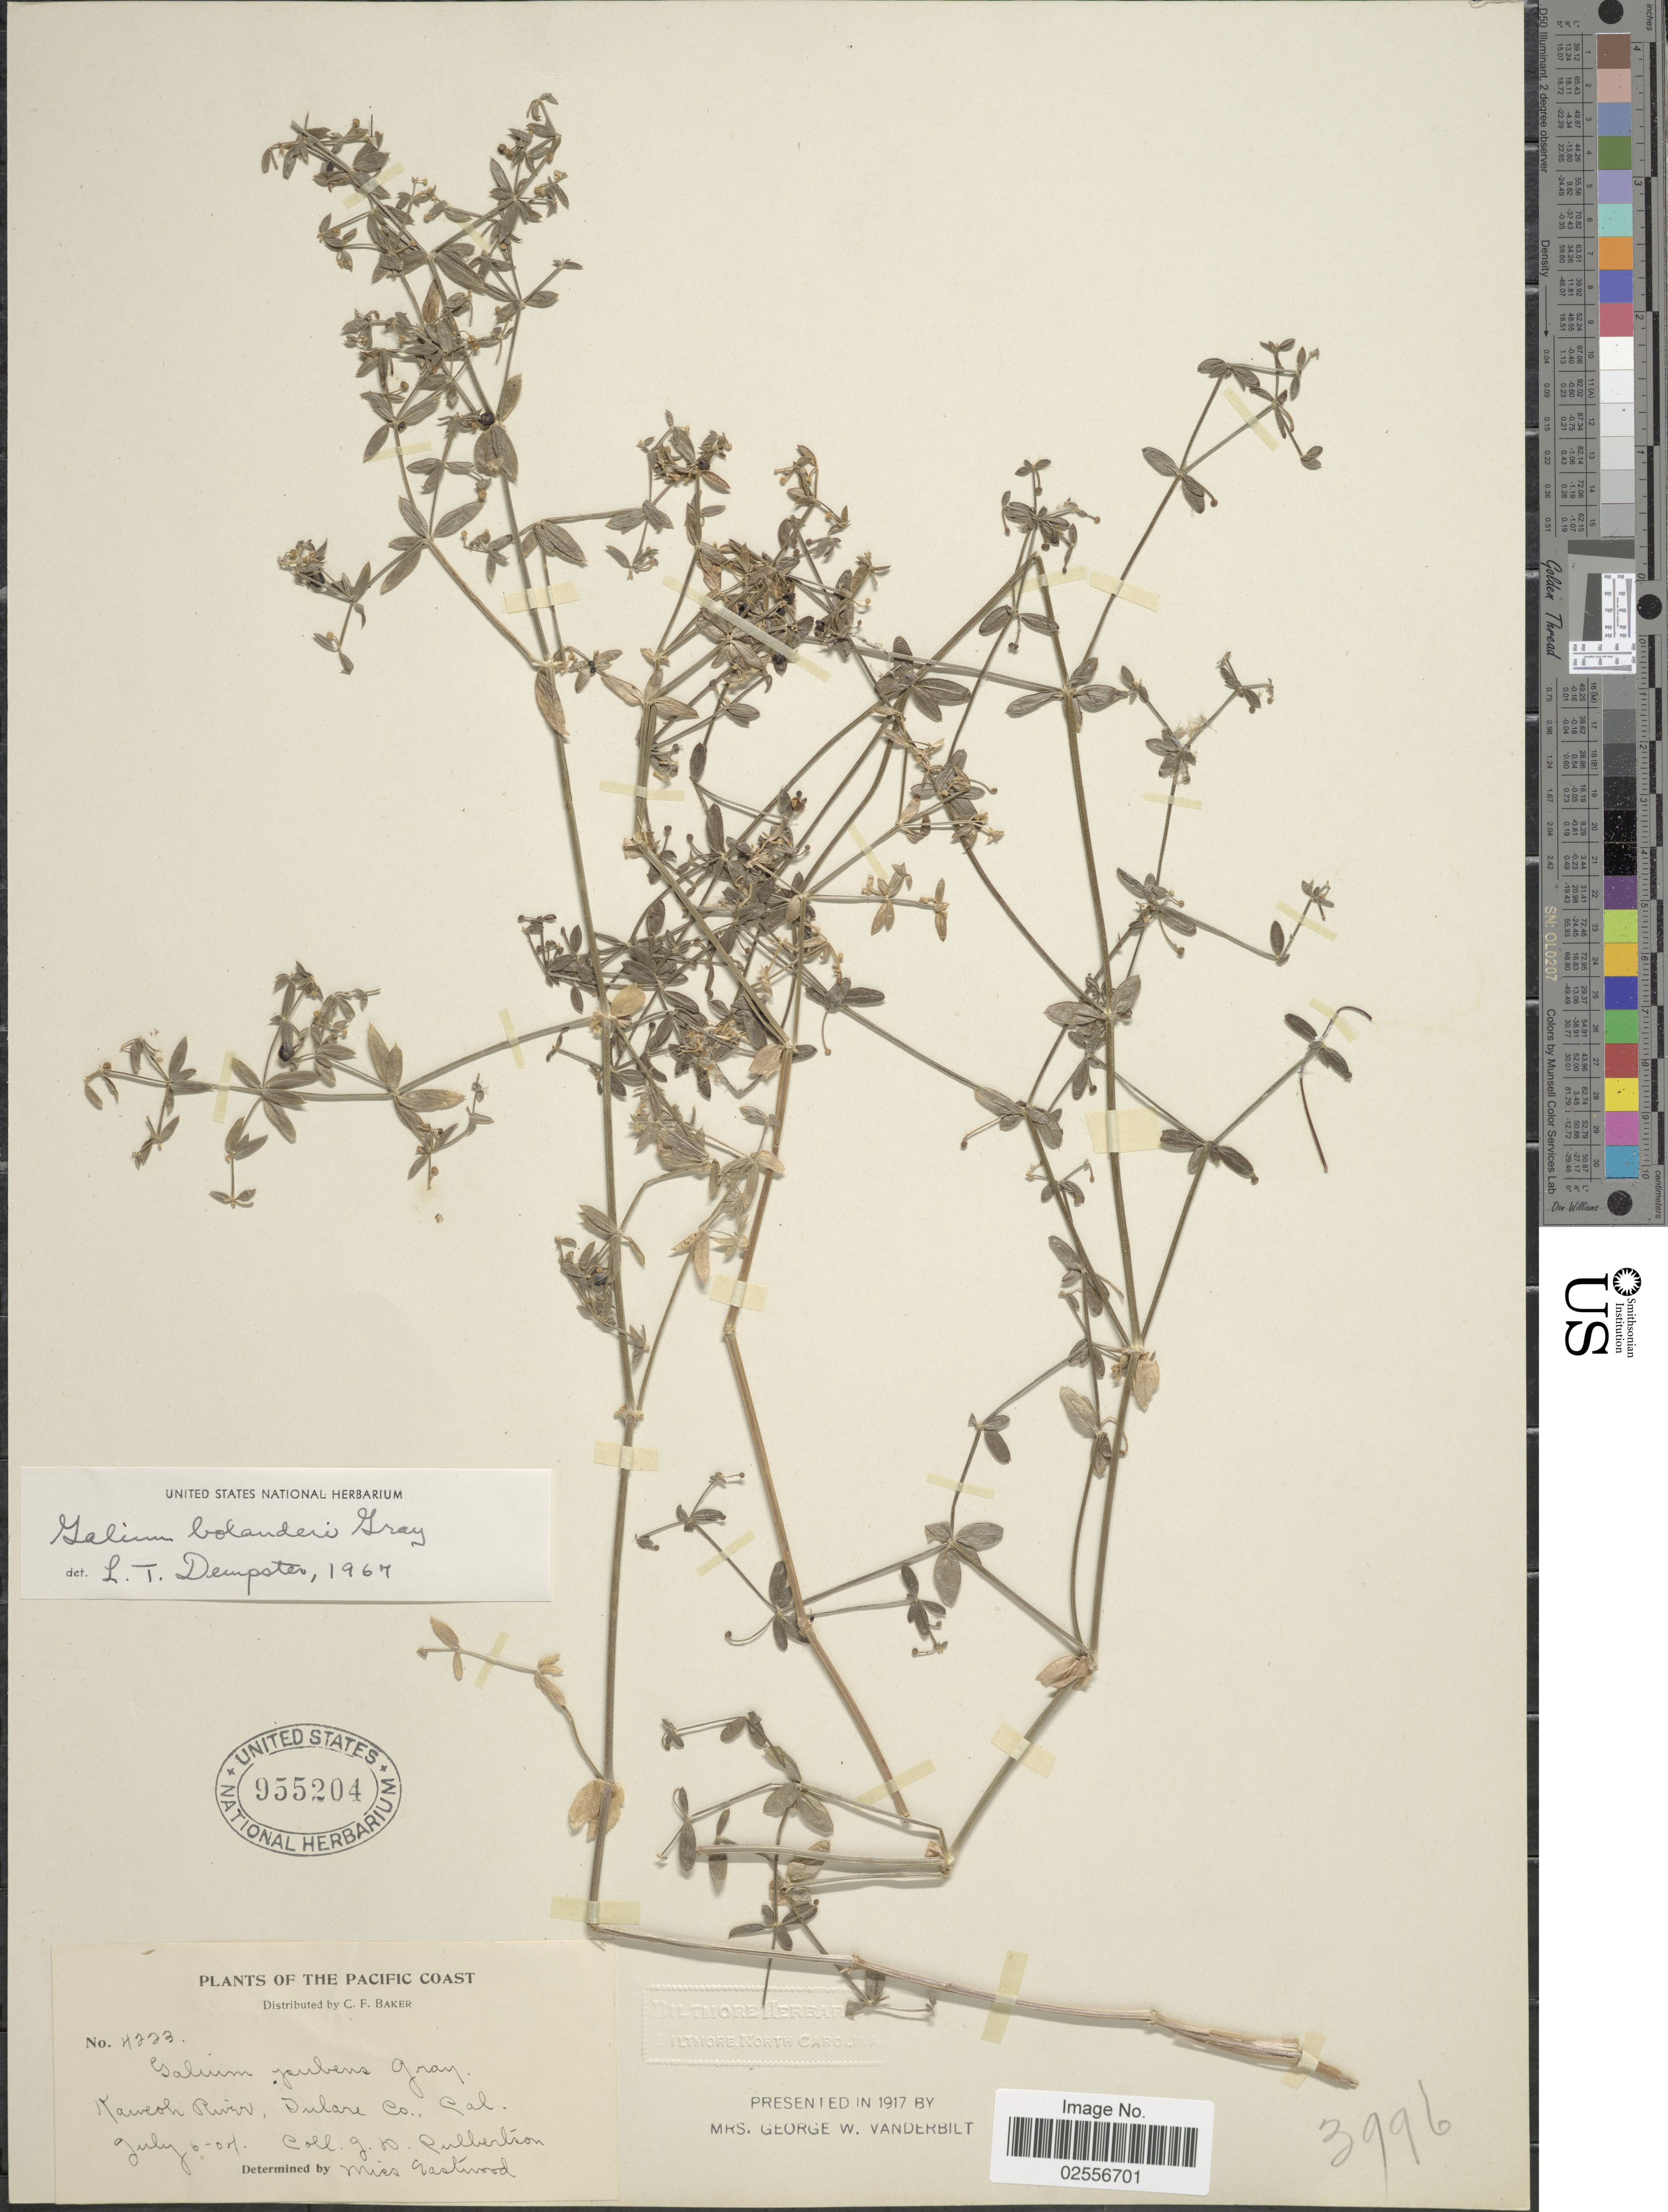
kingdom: Plantae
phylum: Tracheophyta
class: Magnoliopsida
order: Gentianales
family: Rubiaceae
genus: Galium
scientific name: Galium bolanderi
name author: A. Gray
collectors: J. Culbertson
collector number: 4223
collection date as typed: Transcribed d/m/y: 6/7/4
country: United States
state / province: California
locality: Pacific Coast. Kawesh River, Dulare Co., Cal.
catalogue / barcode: US 955204